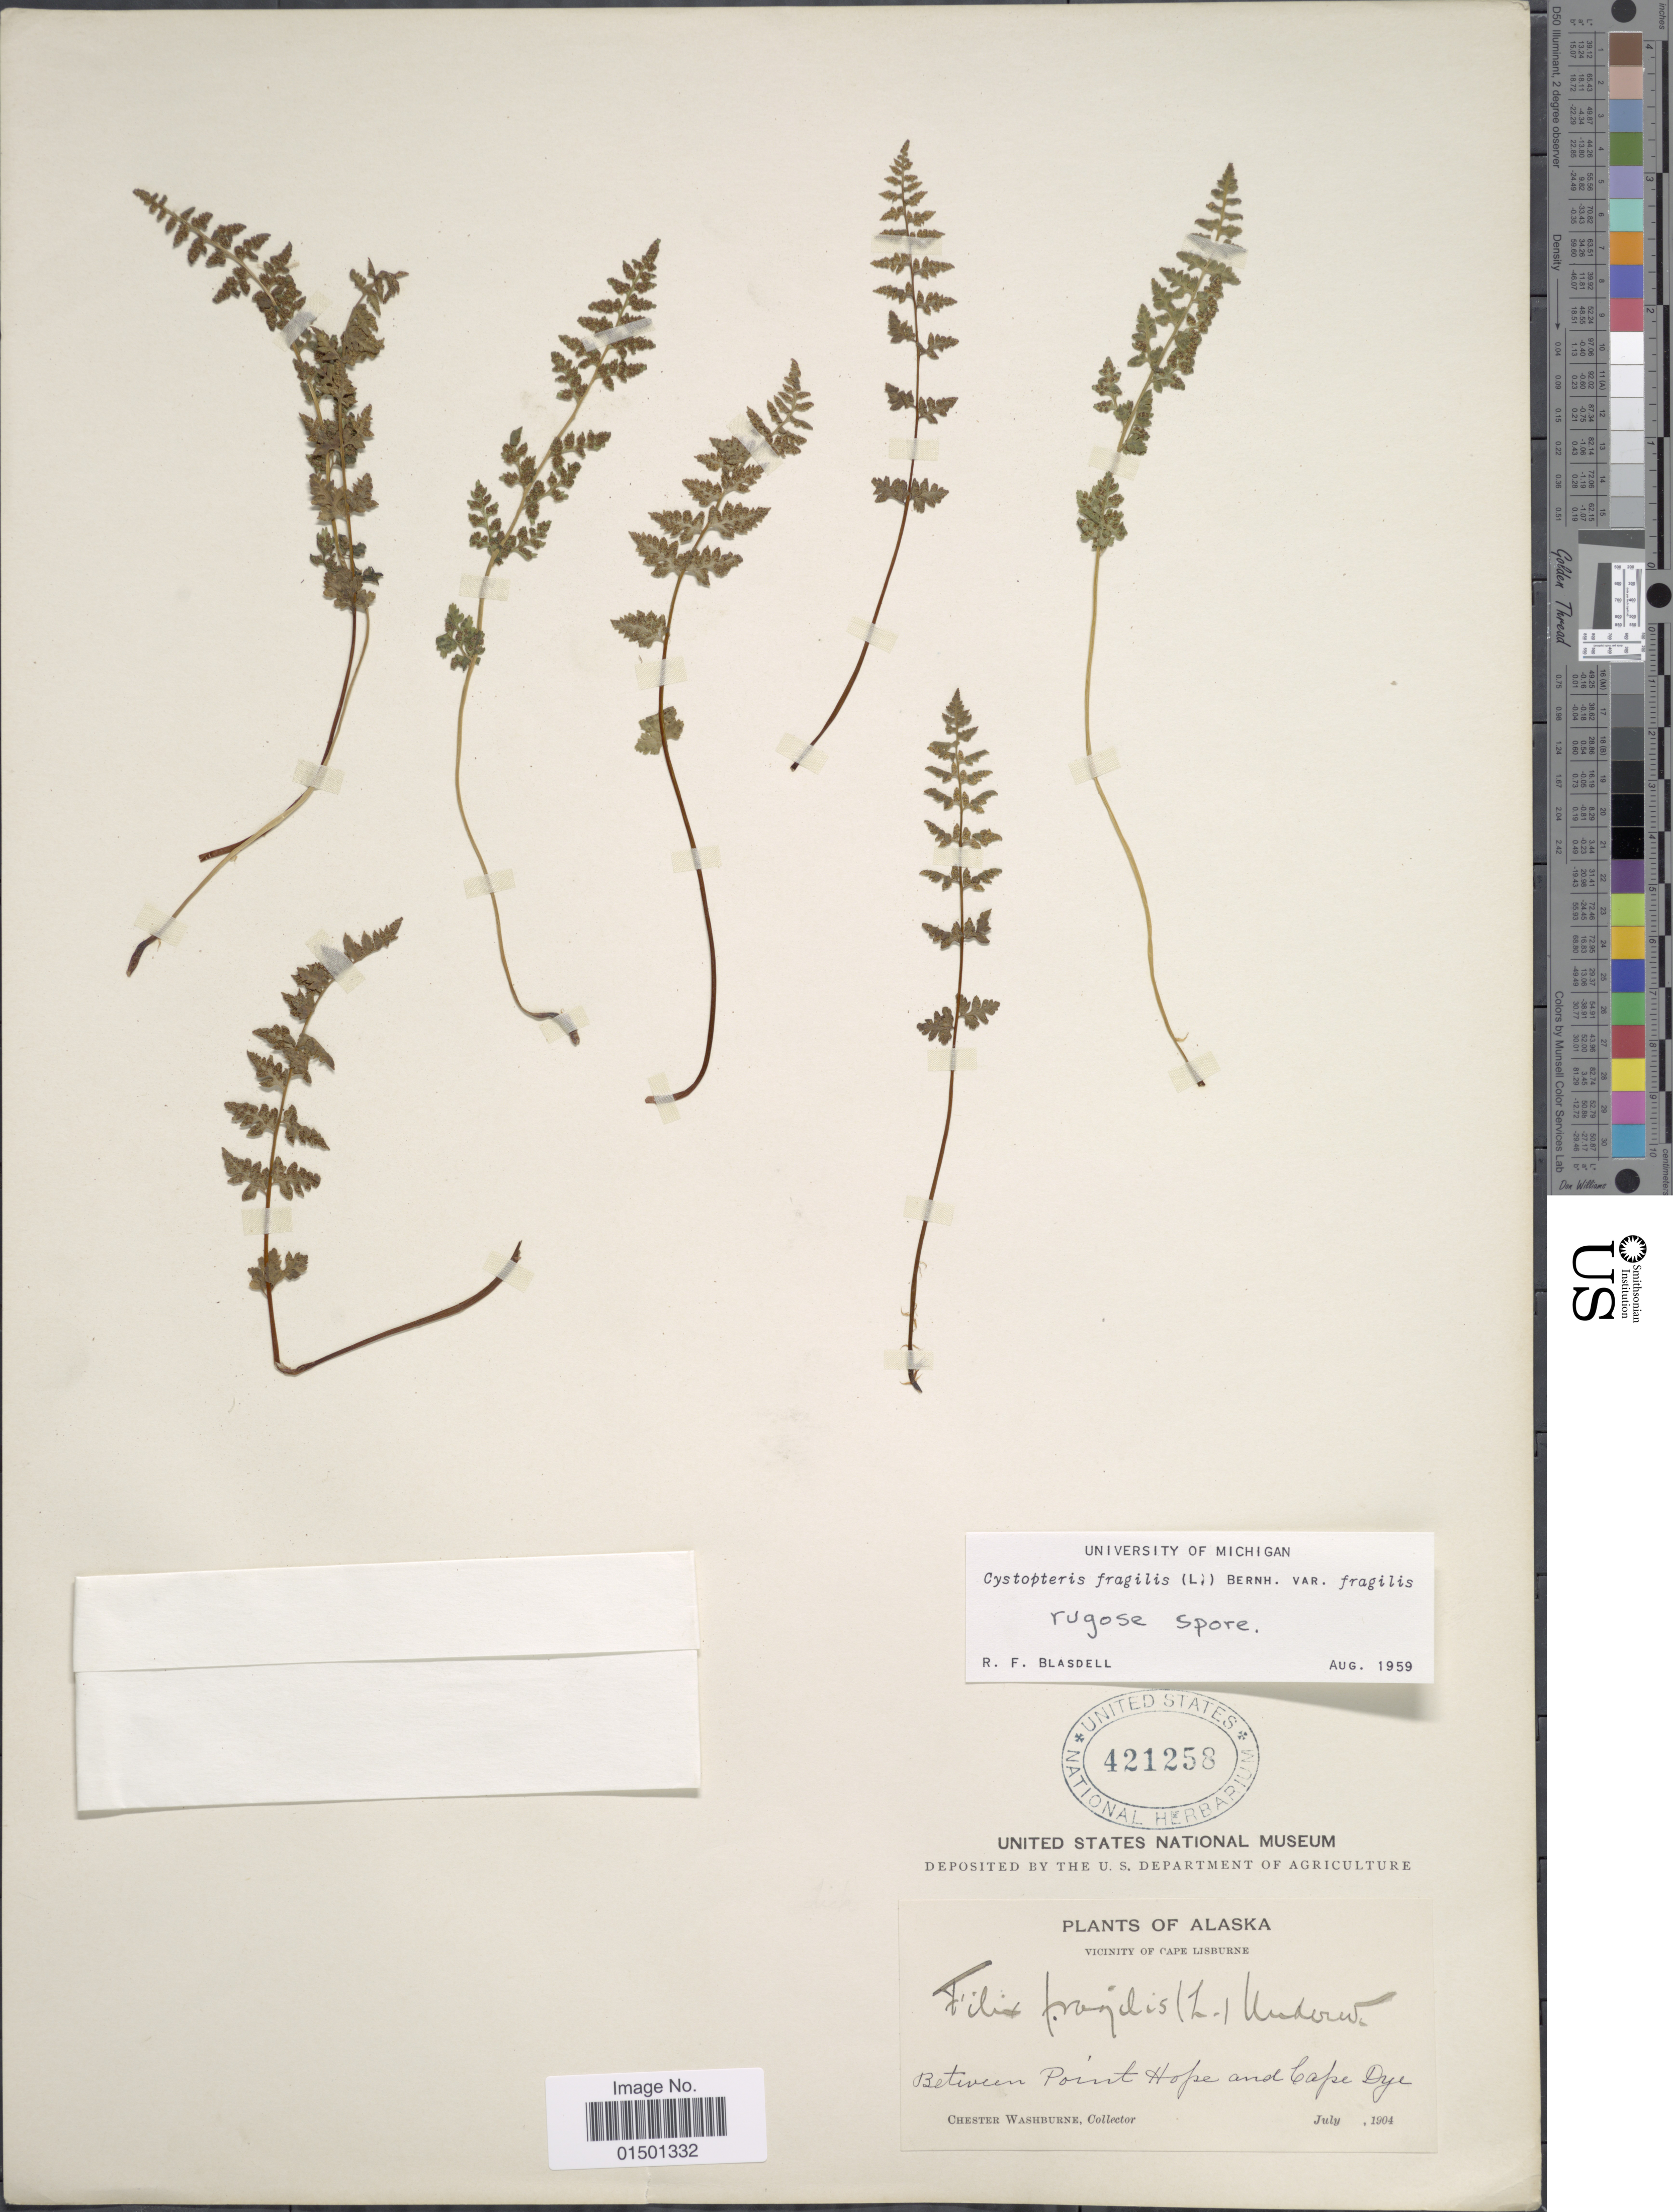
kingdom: Plantae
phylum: Tracheophyta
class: Polypodiopsida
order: Polypodiales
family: Cystopteridaceae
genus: Cystopteris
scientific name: Cystopteris fragilis var. dickieana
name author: B. Boivin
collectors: C. Washburne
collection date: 1904-07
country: United States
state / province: Alaska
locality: Vicinity of Cape Lisburne, between Point Hope and Cape Dye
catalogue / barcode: US 421258